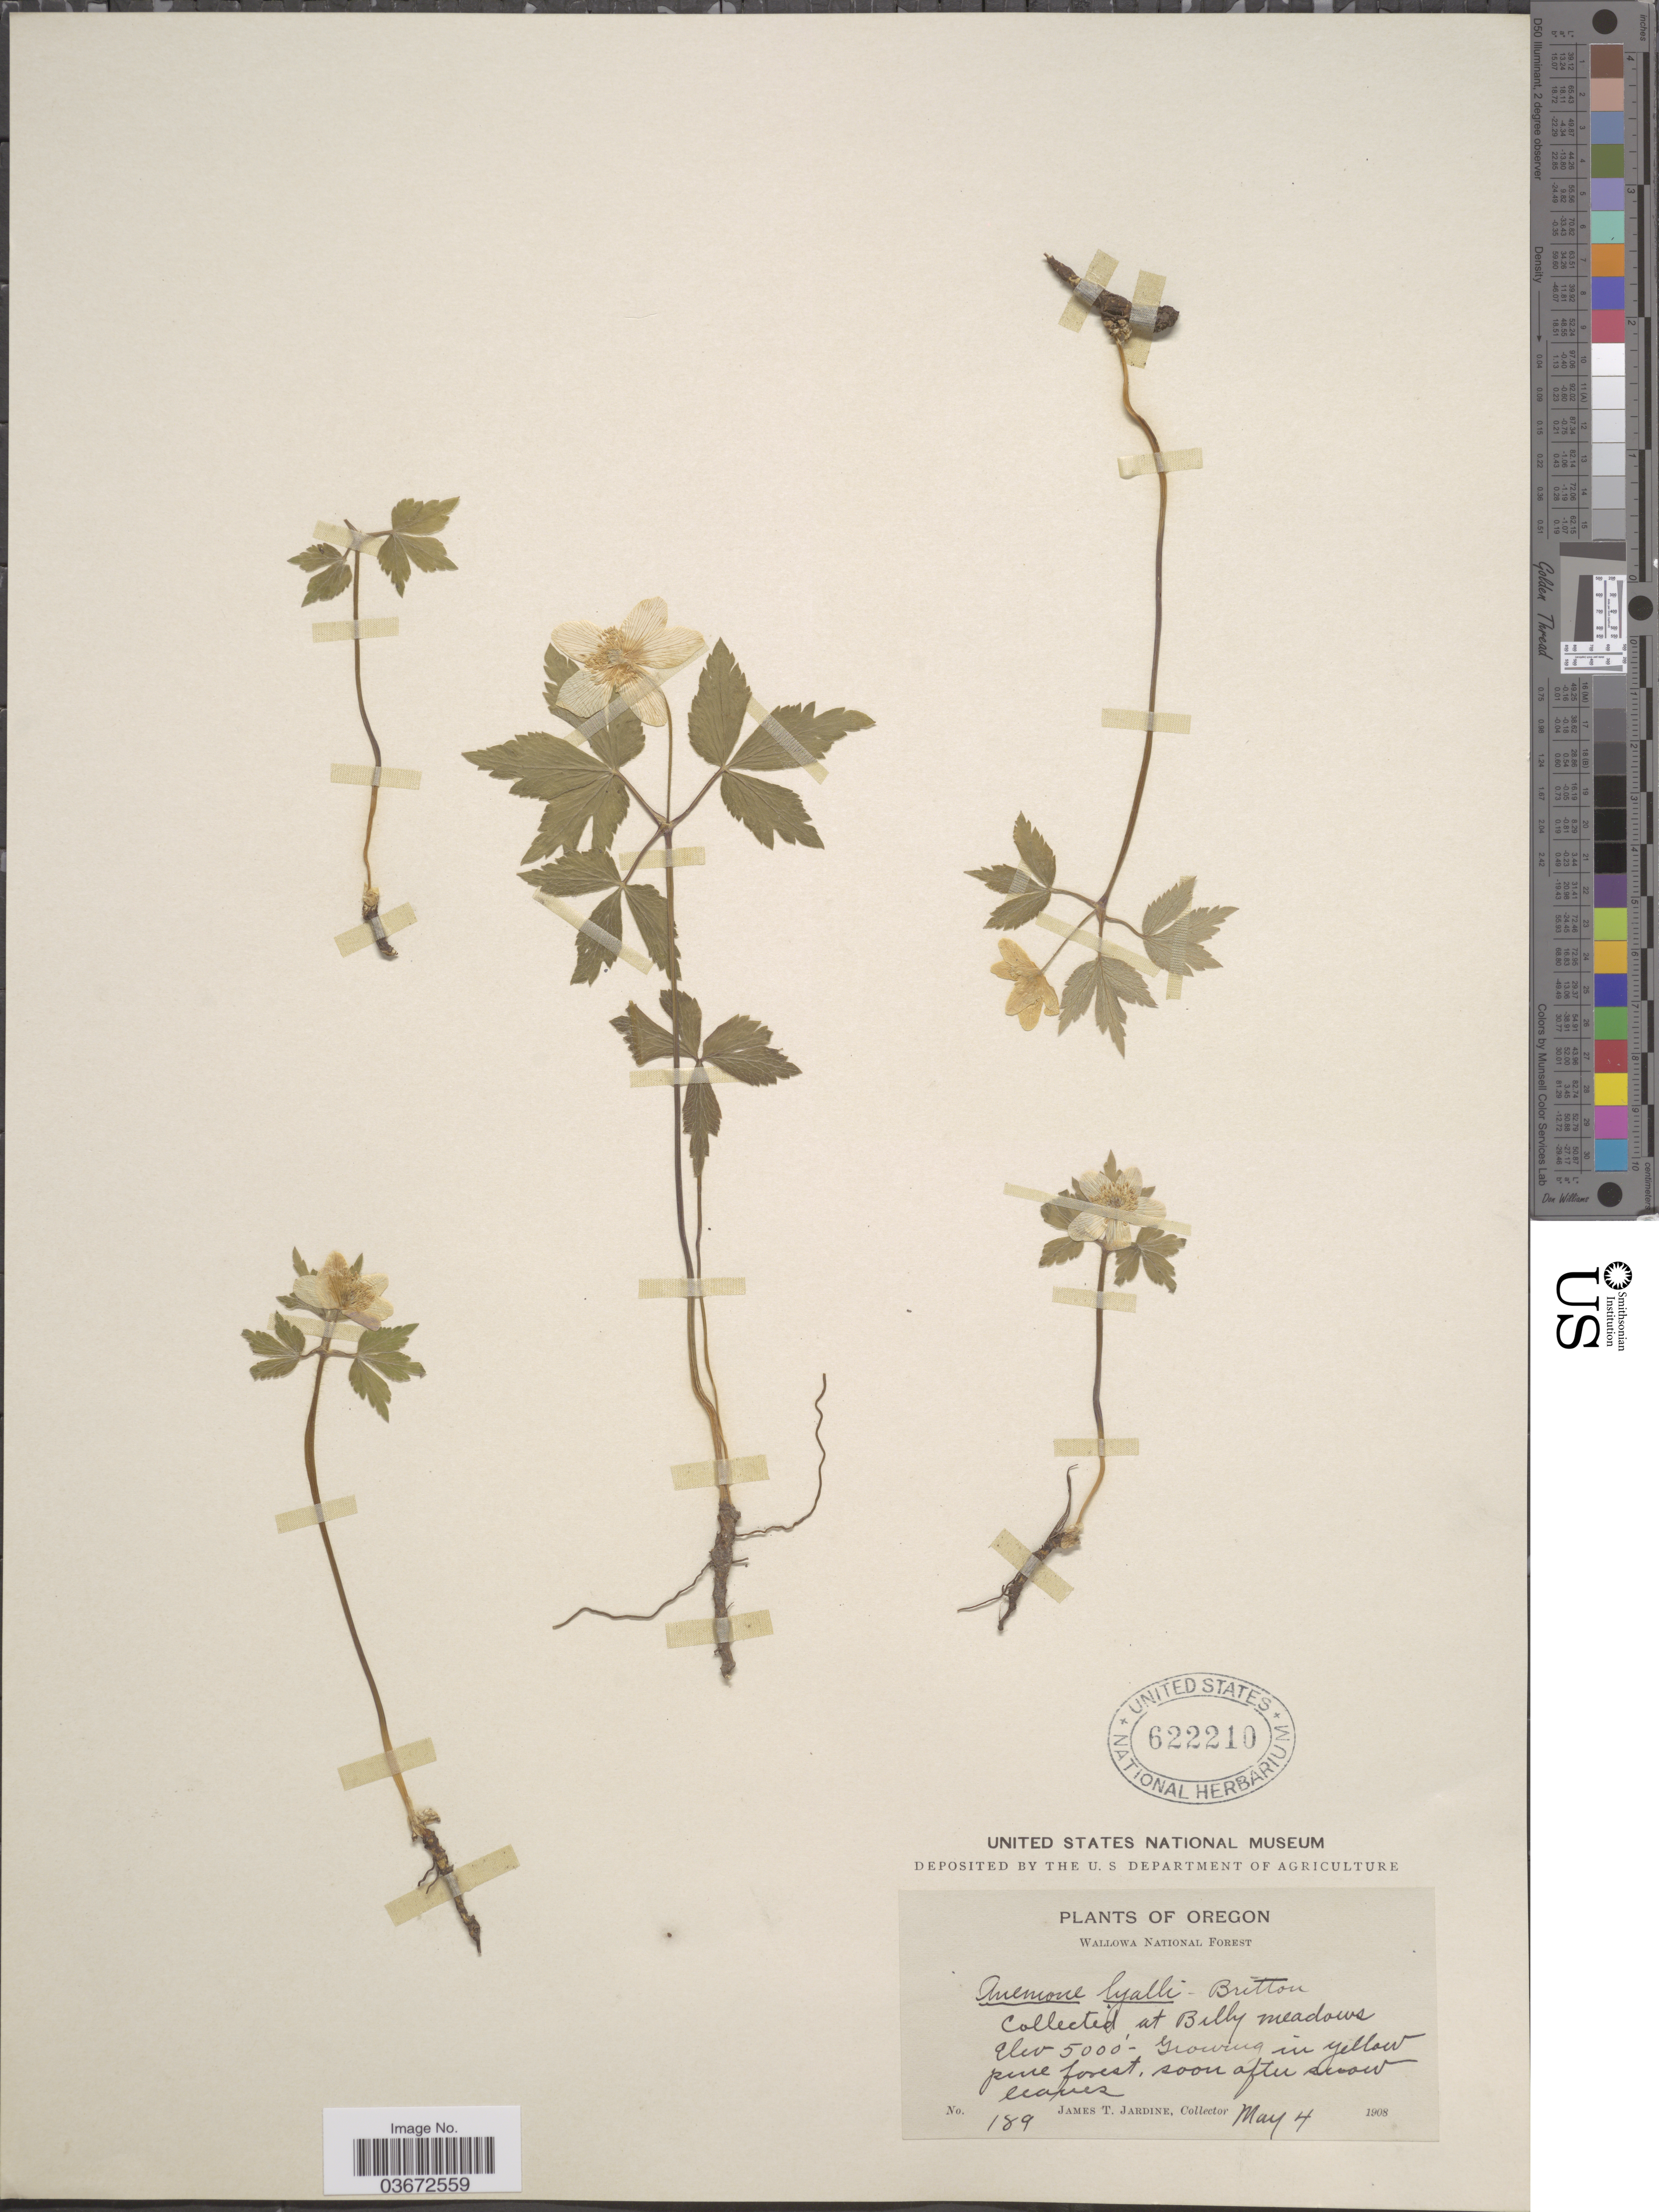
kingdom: Plantae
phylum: Tracheophyta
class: Magnoliopsida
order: Ranunculales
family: Ranunculaceae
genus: Anemone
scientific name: Anemone quinquefolia var. lyallii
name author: (L.) B.L. Rob.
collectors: J. T. Jardine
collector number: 189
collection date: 1908-05-04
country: United States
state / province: Oregon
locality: Wallowa National Forest. Collected at Billy meadows.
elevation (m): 1524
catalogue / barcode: US 622210